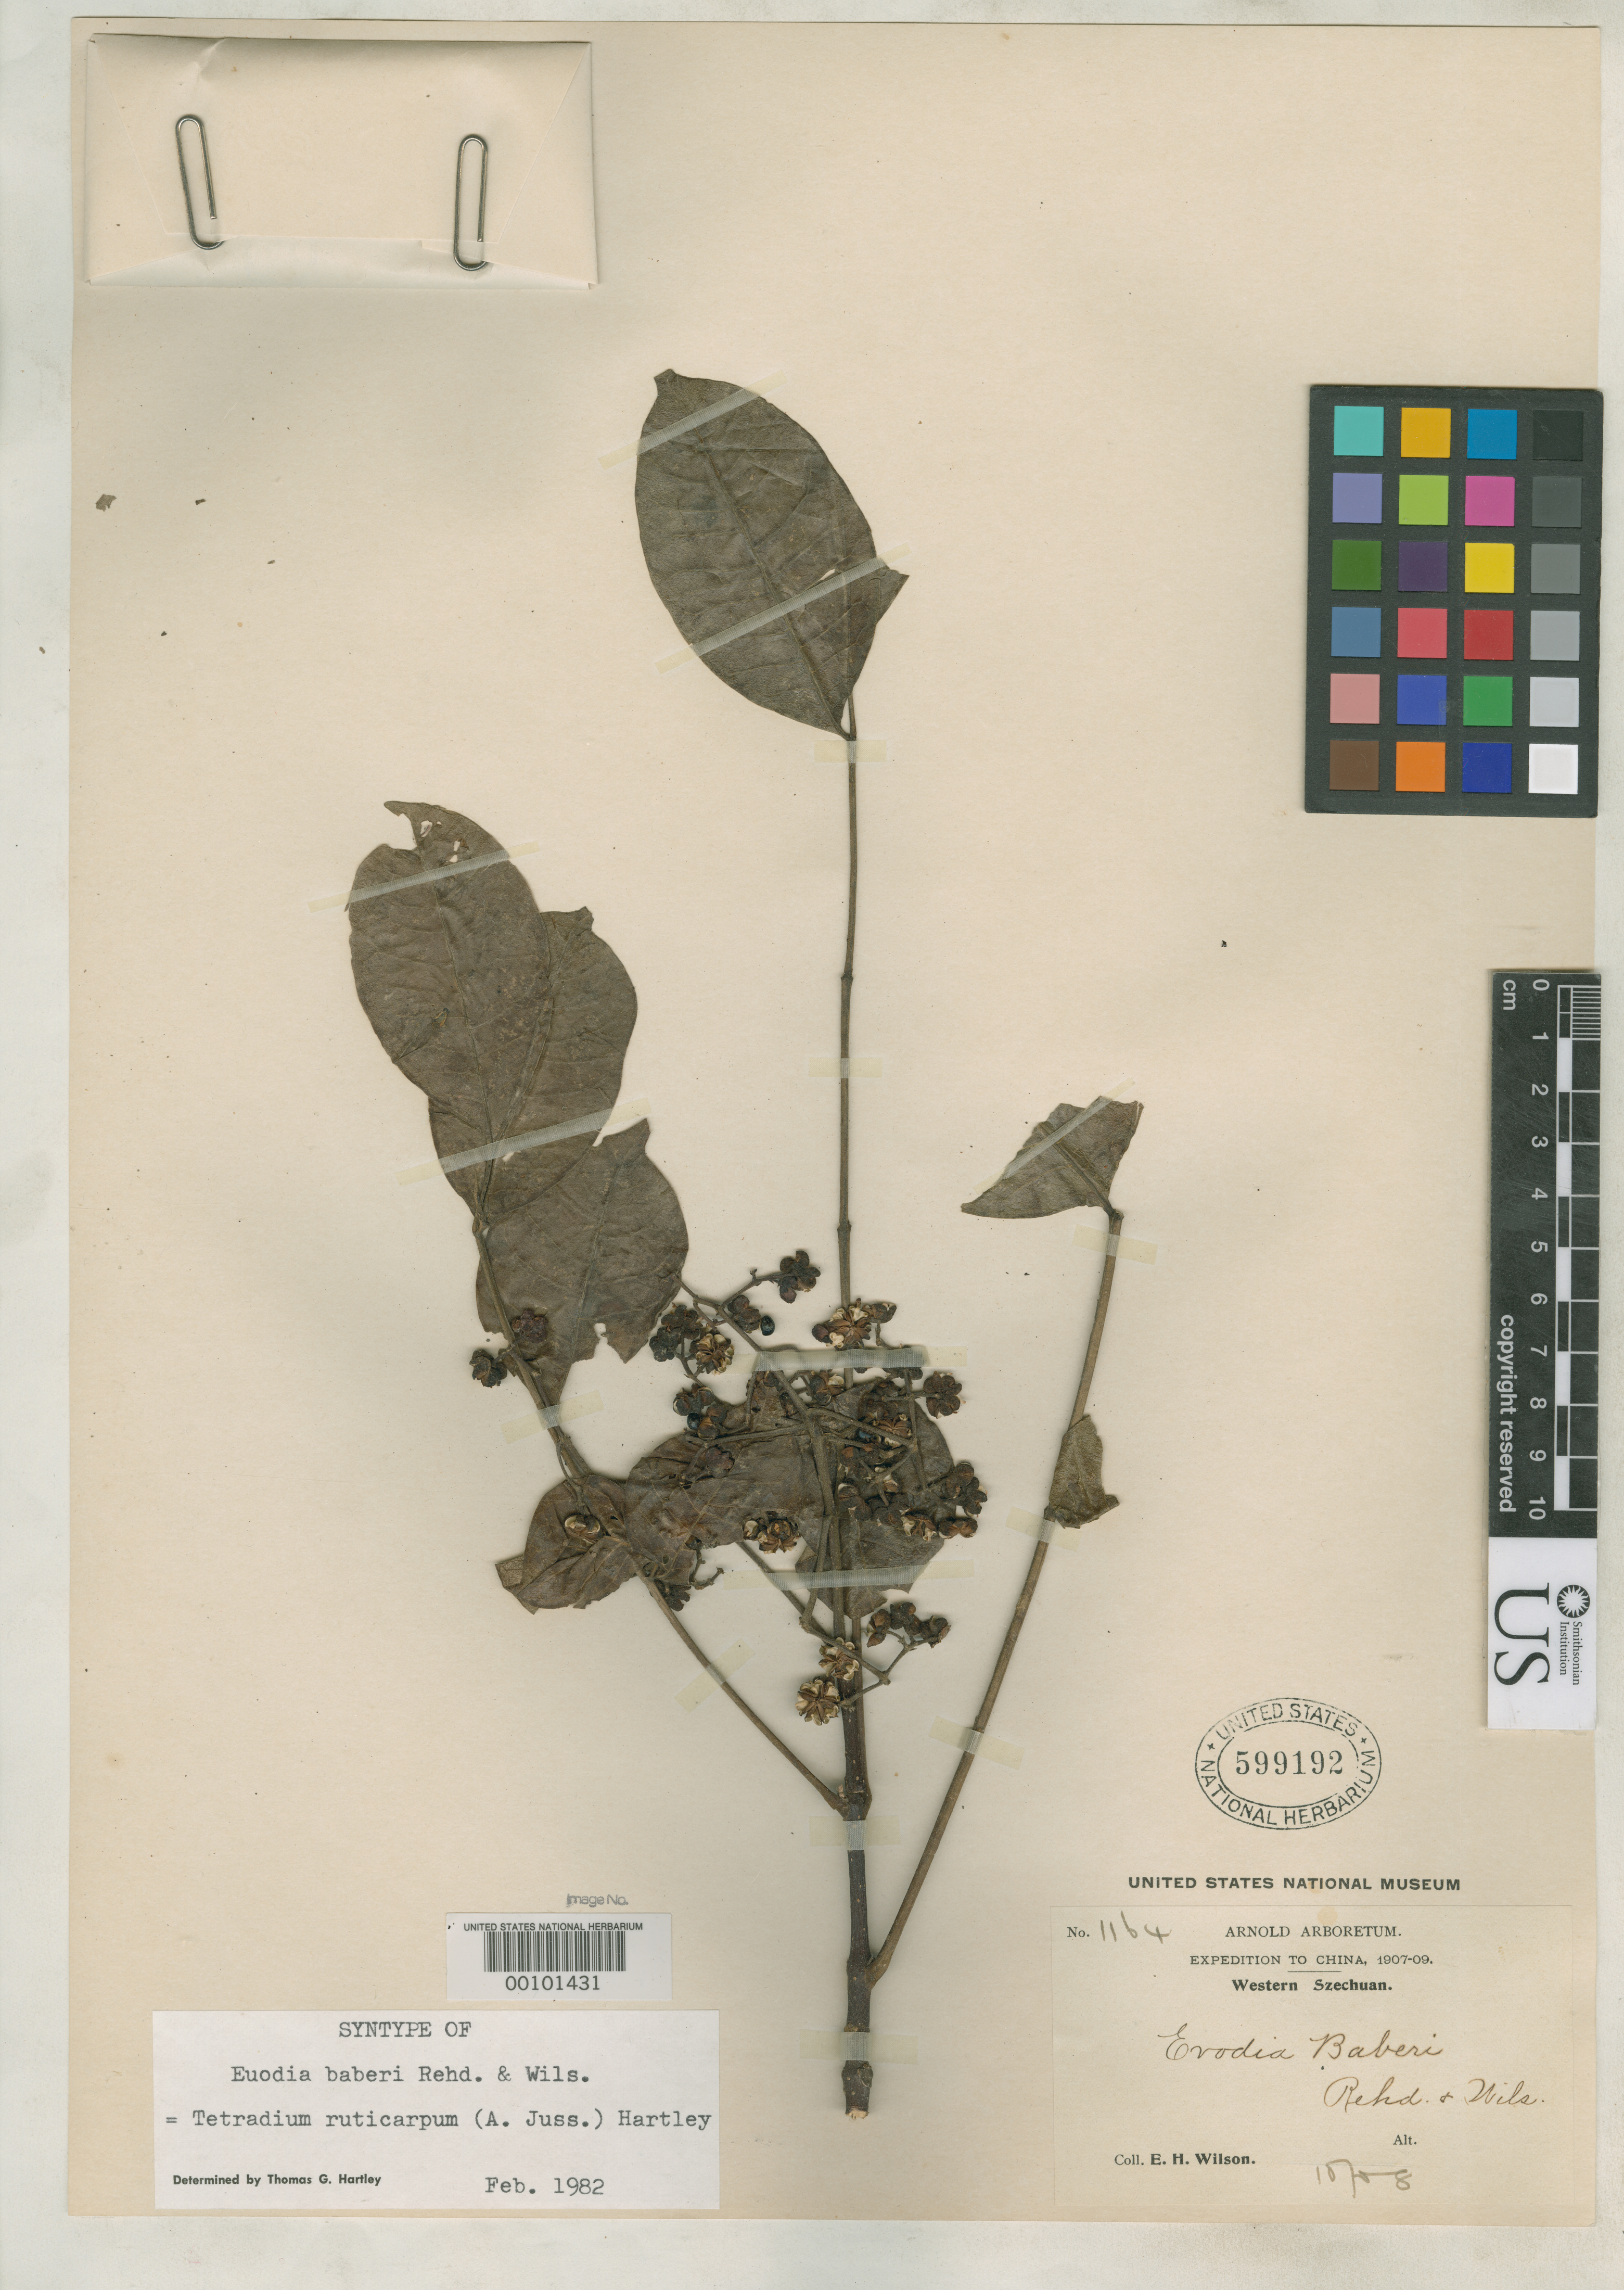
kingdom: Plantae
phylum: Tracheophyta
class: Magnoliopsida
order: Sapindales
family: Rutaceae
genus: Euodia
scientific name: Euodia baberi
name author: Rehder & E.H. Wilson in Sarg.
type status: Syntype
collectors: E. H. Wilson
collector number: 1164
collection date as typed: Jul 1908 to -- Oct 1908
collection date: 1908-07/1908-10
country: China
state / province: Sichuan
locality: Wa-shan.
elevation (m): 1300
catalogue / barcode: US 599192